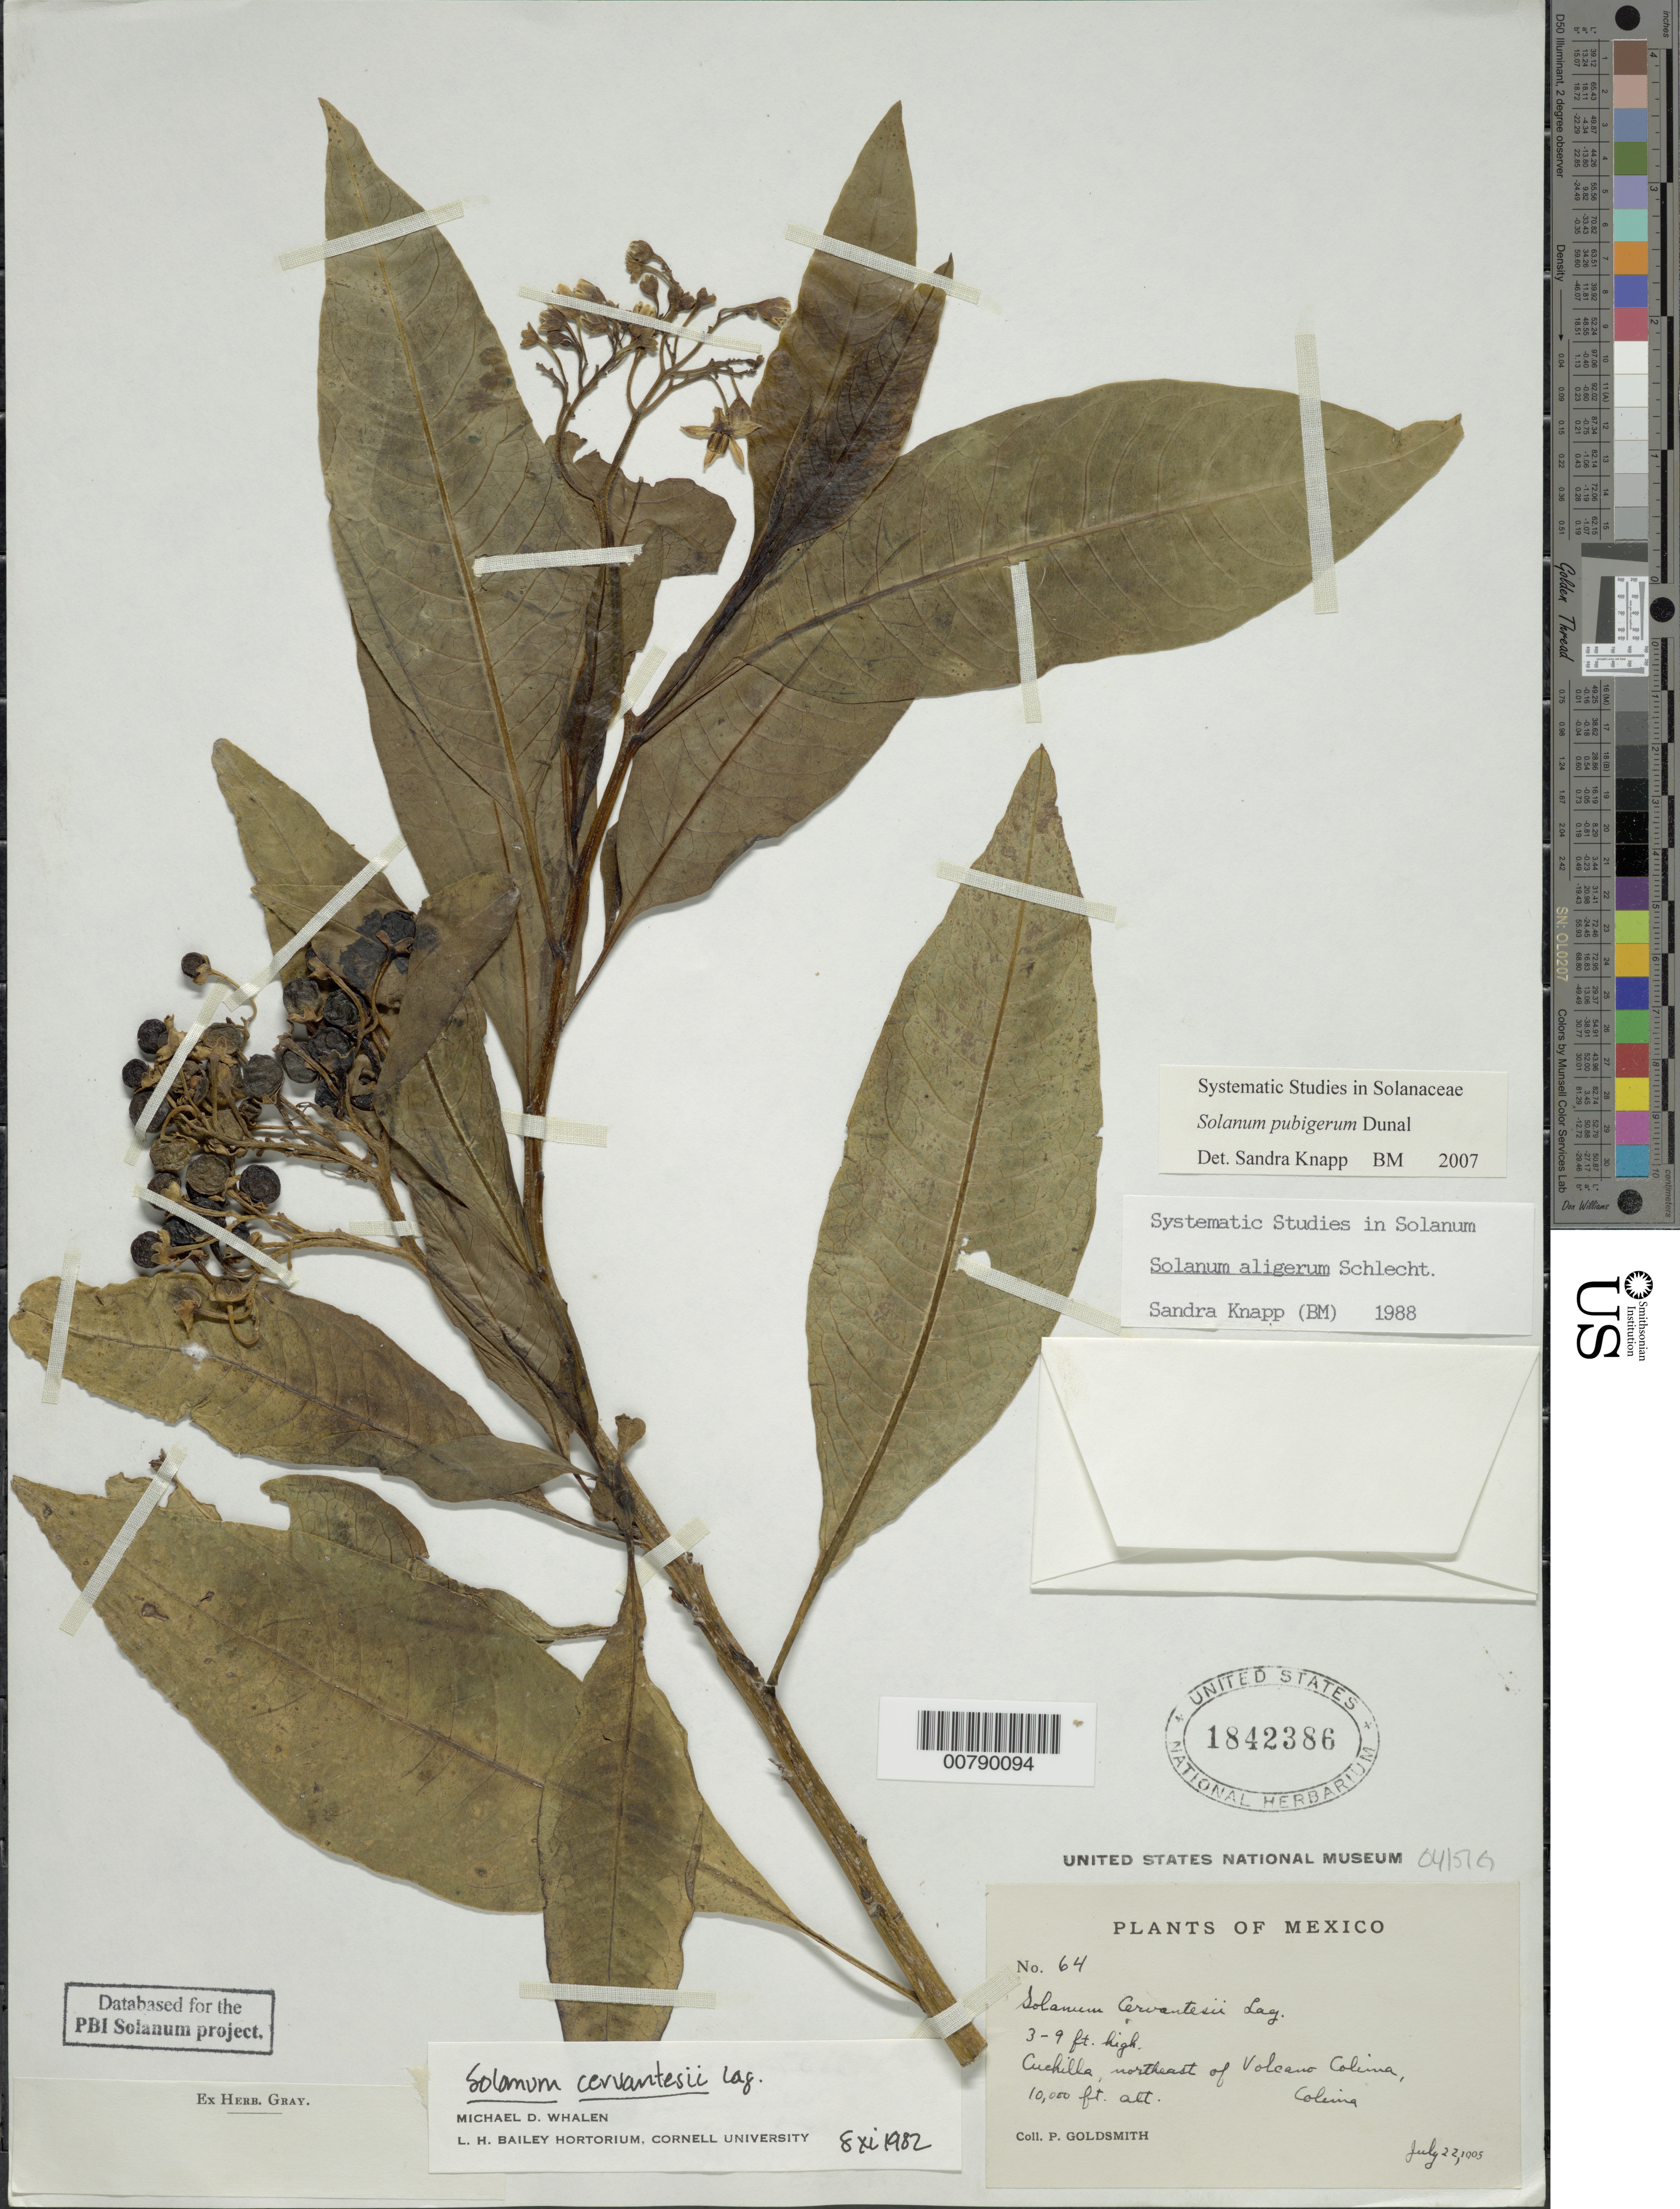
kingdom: Plantae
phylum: Tracheophyta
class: Magnoliopsida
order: Solanales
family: Solanaceae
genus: Solanum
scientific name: Solanum pubigerum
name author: Dunal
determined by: Knapp, S. D.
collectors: P. Goldsmith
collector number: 64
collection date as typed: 22 Jul 1995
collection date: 1995-07-22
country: Mexico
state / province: Colima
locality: Cuchilla, northeast of Volcano Colima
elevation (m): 3048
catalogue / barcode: US 1842386